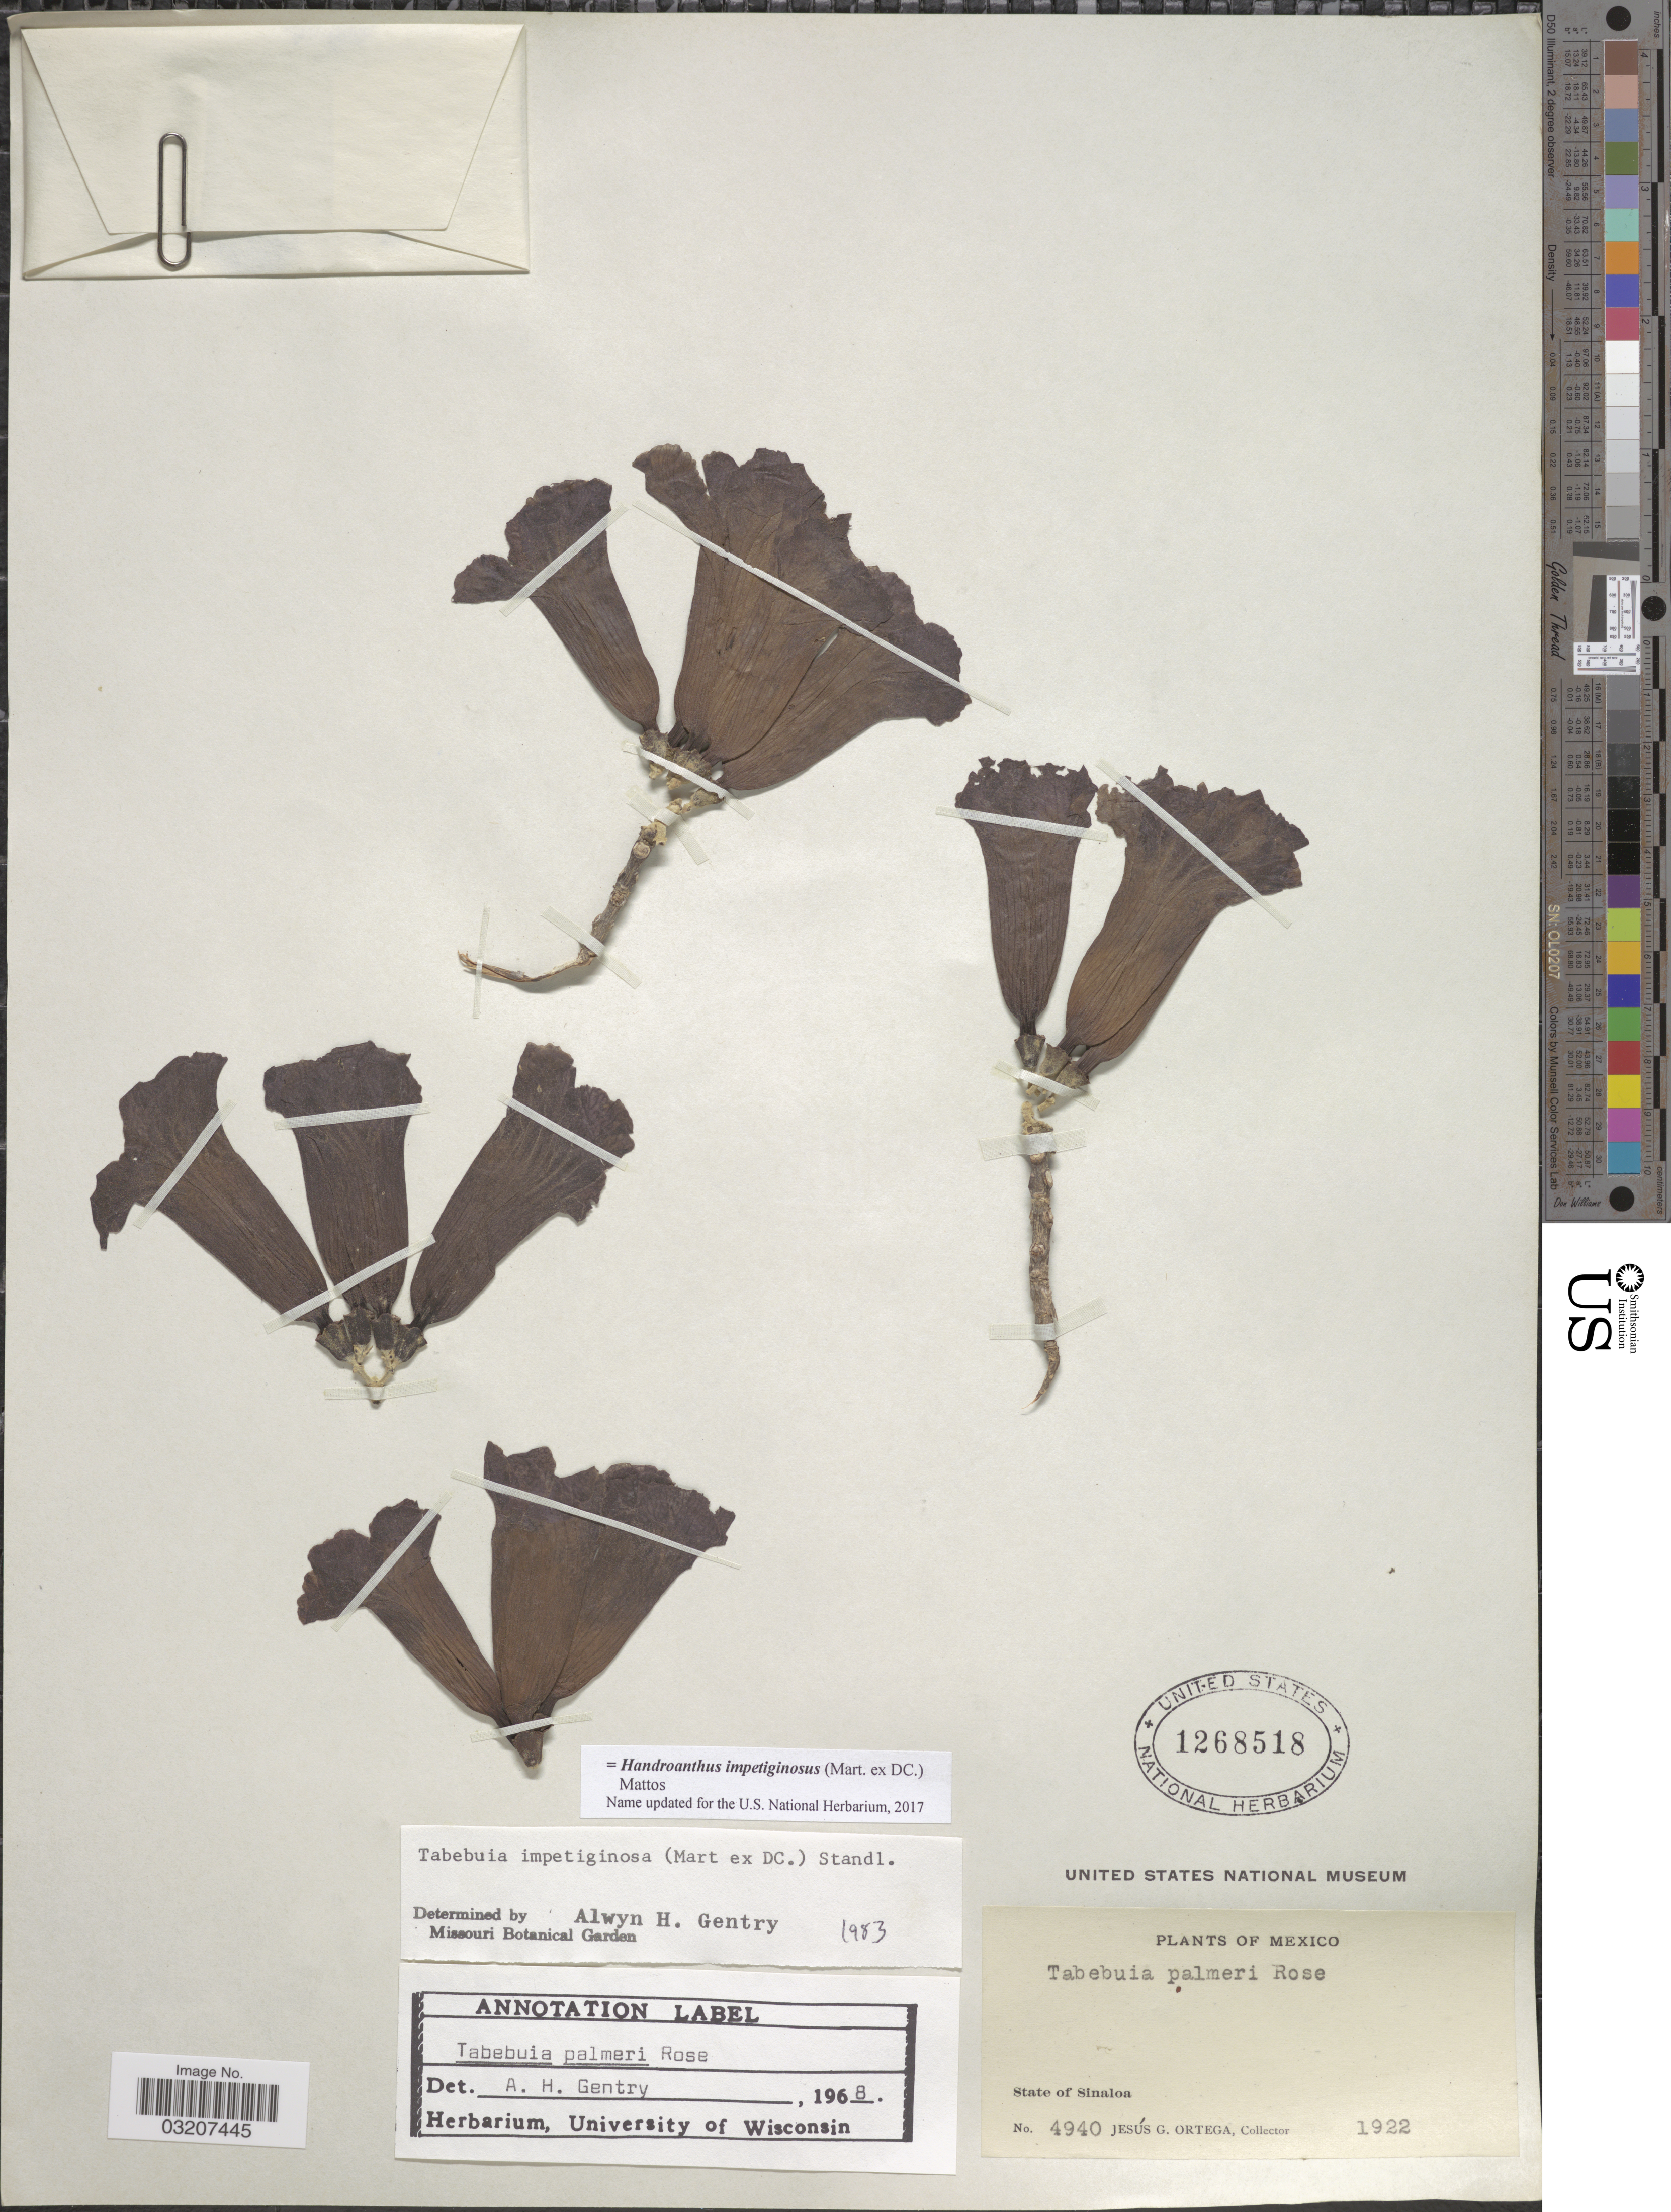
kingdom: Plantae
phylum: Tracheophyta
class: Magnoliopsida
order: Lamiales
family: Bignoniaceae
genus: Handroanthus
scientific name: Handroanthus impetiginosus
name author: (Mart. ex DC.) Mattos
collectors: J. Ortega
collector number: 4940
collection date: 1922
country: Mexico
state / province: Sinaloa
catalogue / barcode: US 1268518